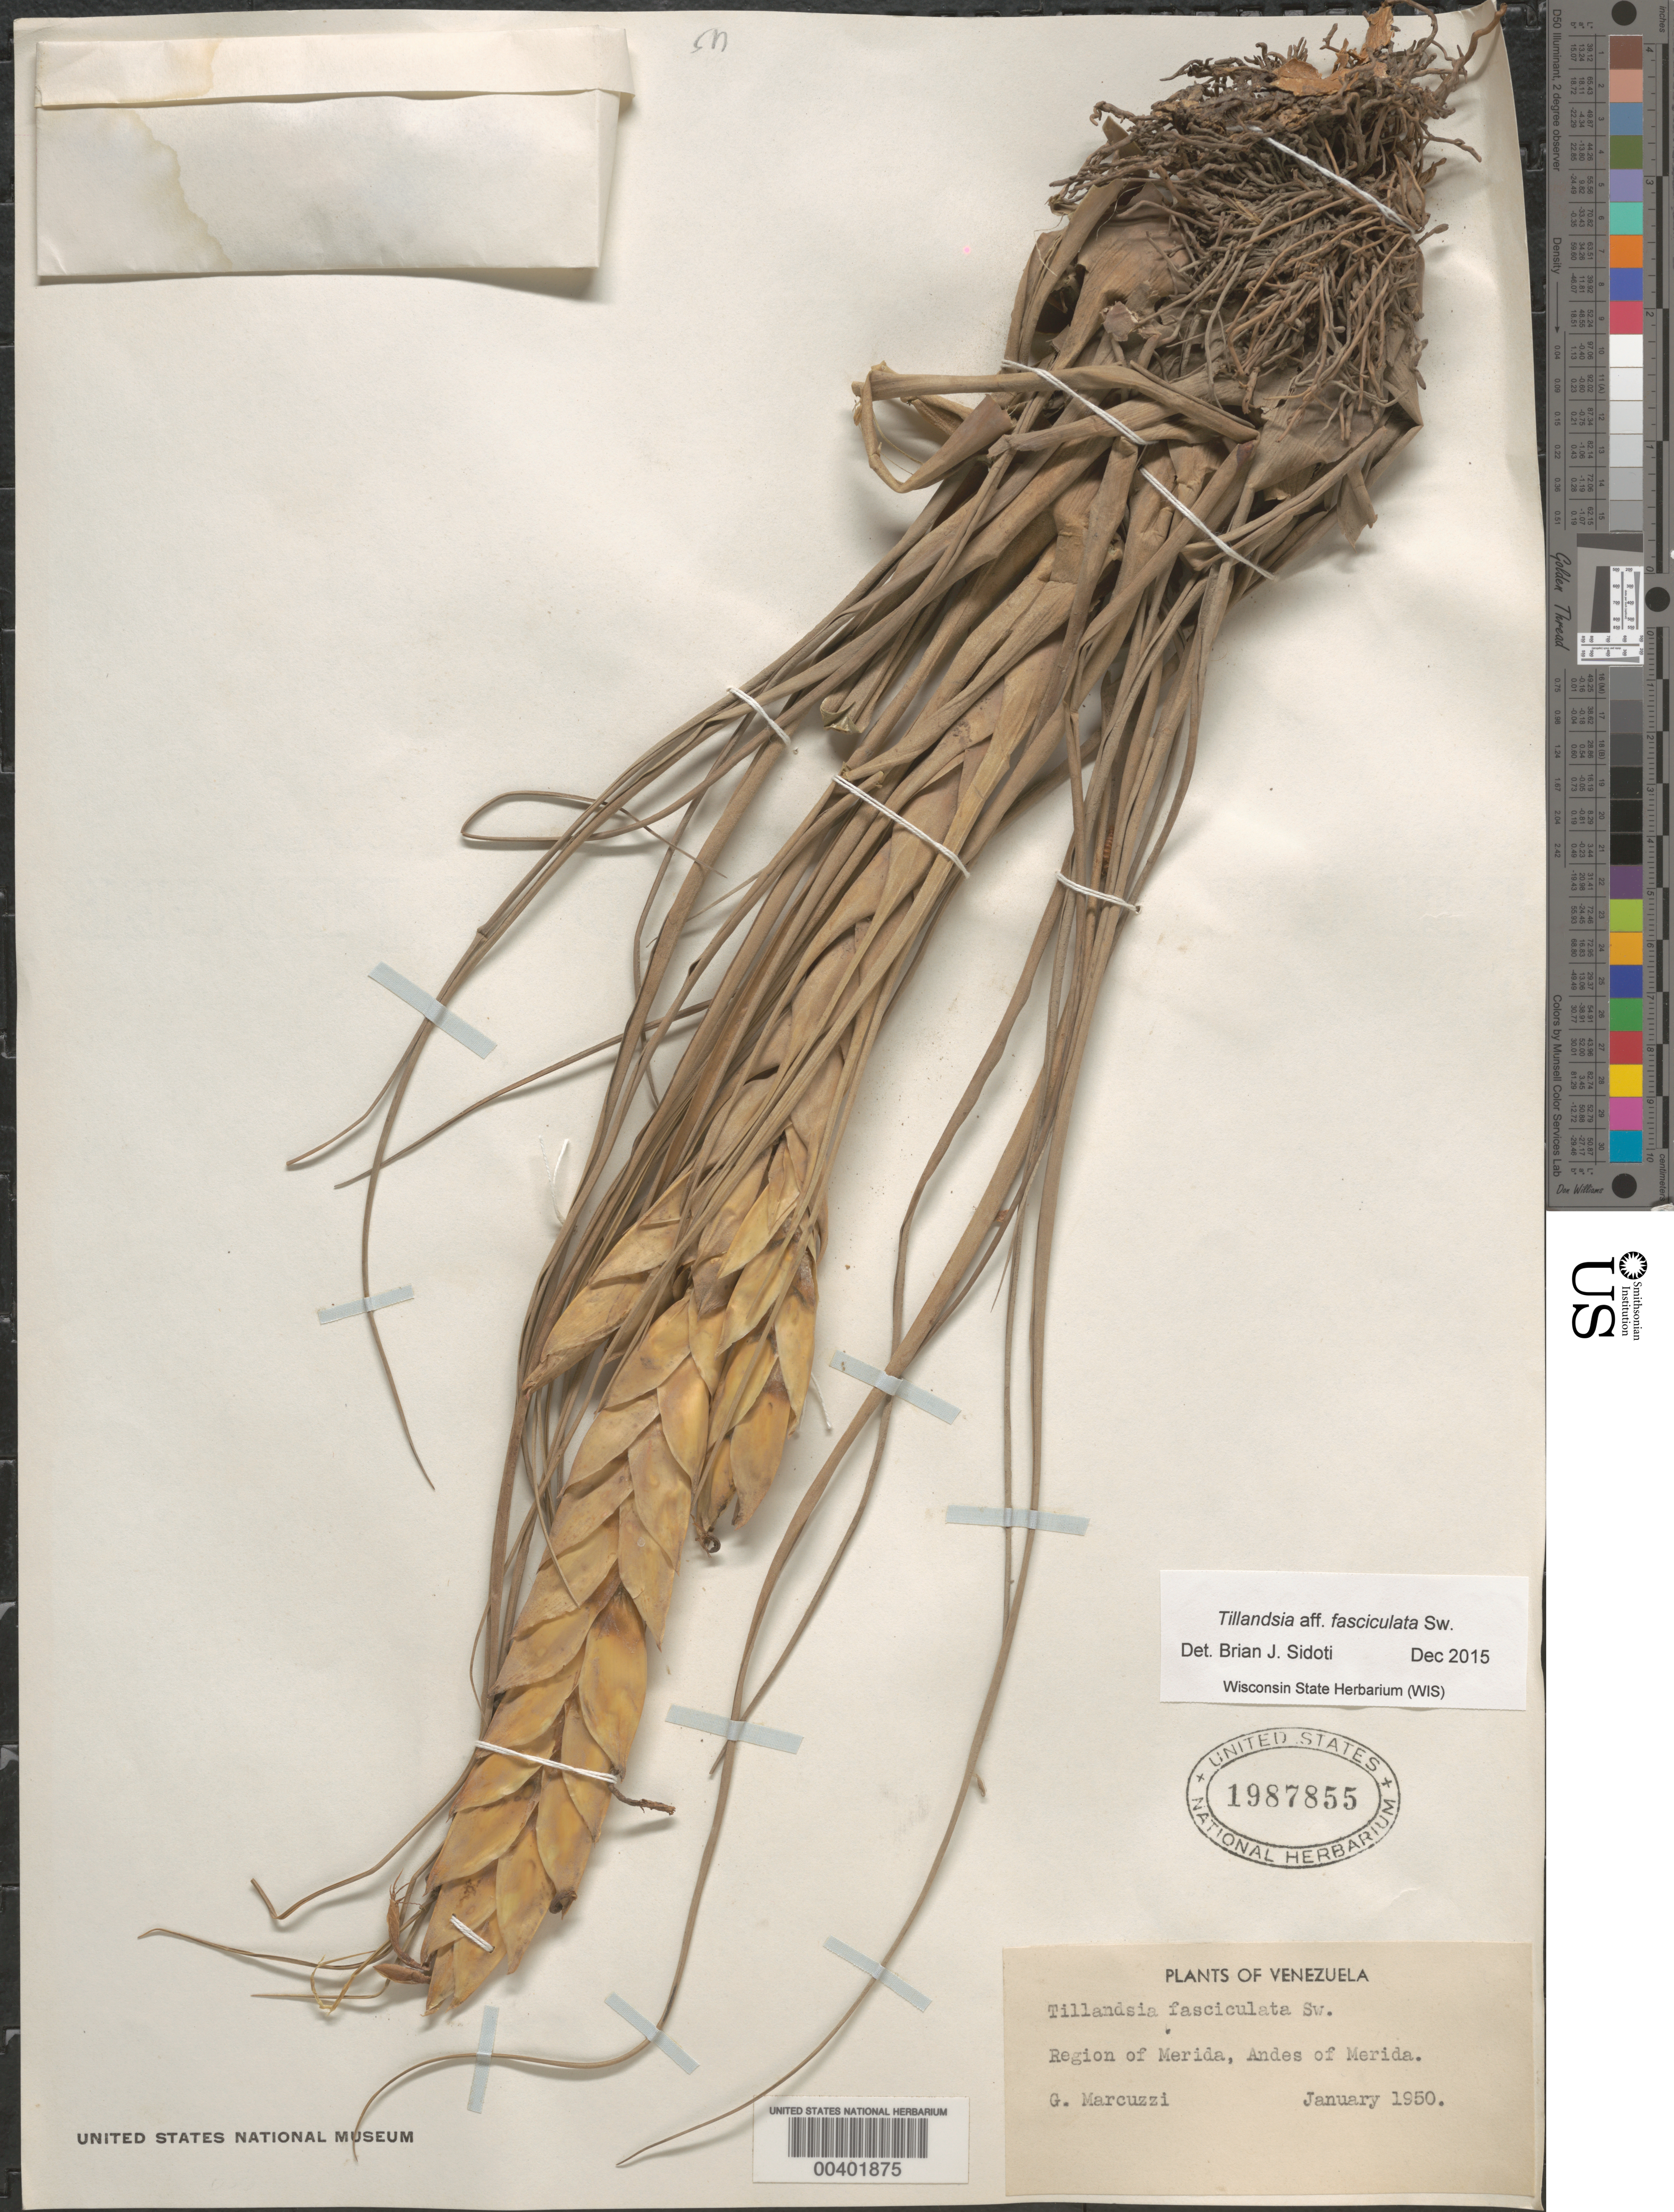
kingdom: Plantae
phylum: Tracheophyta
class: Liliopsida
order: Poales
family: Bromeliaceae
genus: Tillandsia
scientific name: Tillandsia fasciculata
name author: Sw.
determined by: Sidoti, B. J.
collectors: G. Marcuzzi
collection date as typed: Jan 1950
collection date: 1950-01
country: Venezuela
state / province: Mérida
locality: Region of Mérida, Andes of Mérida.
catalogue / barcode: US 1987855